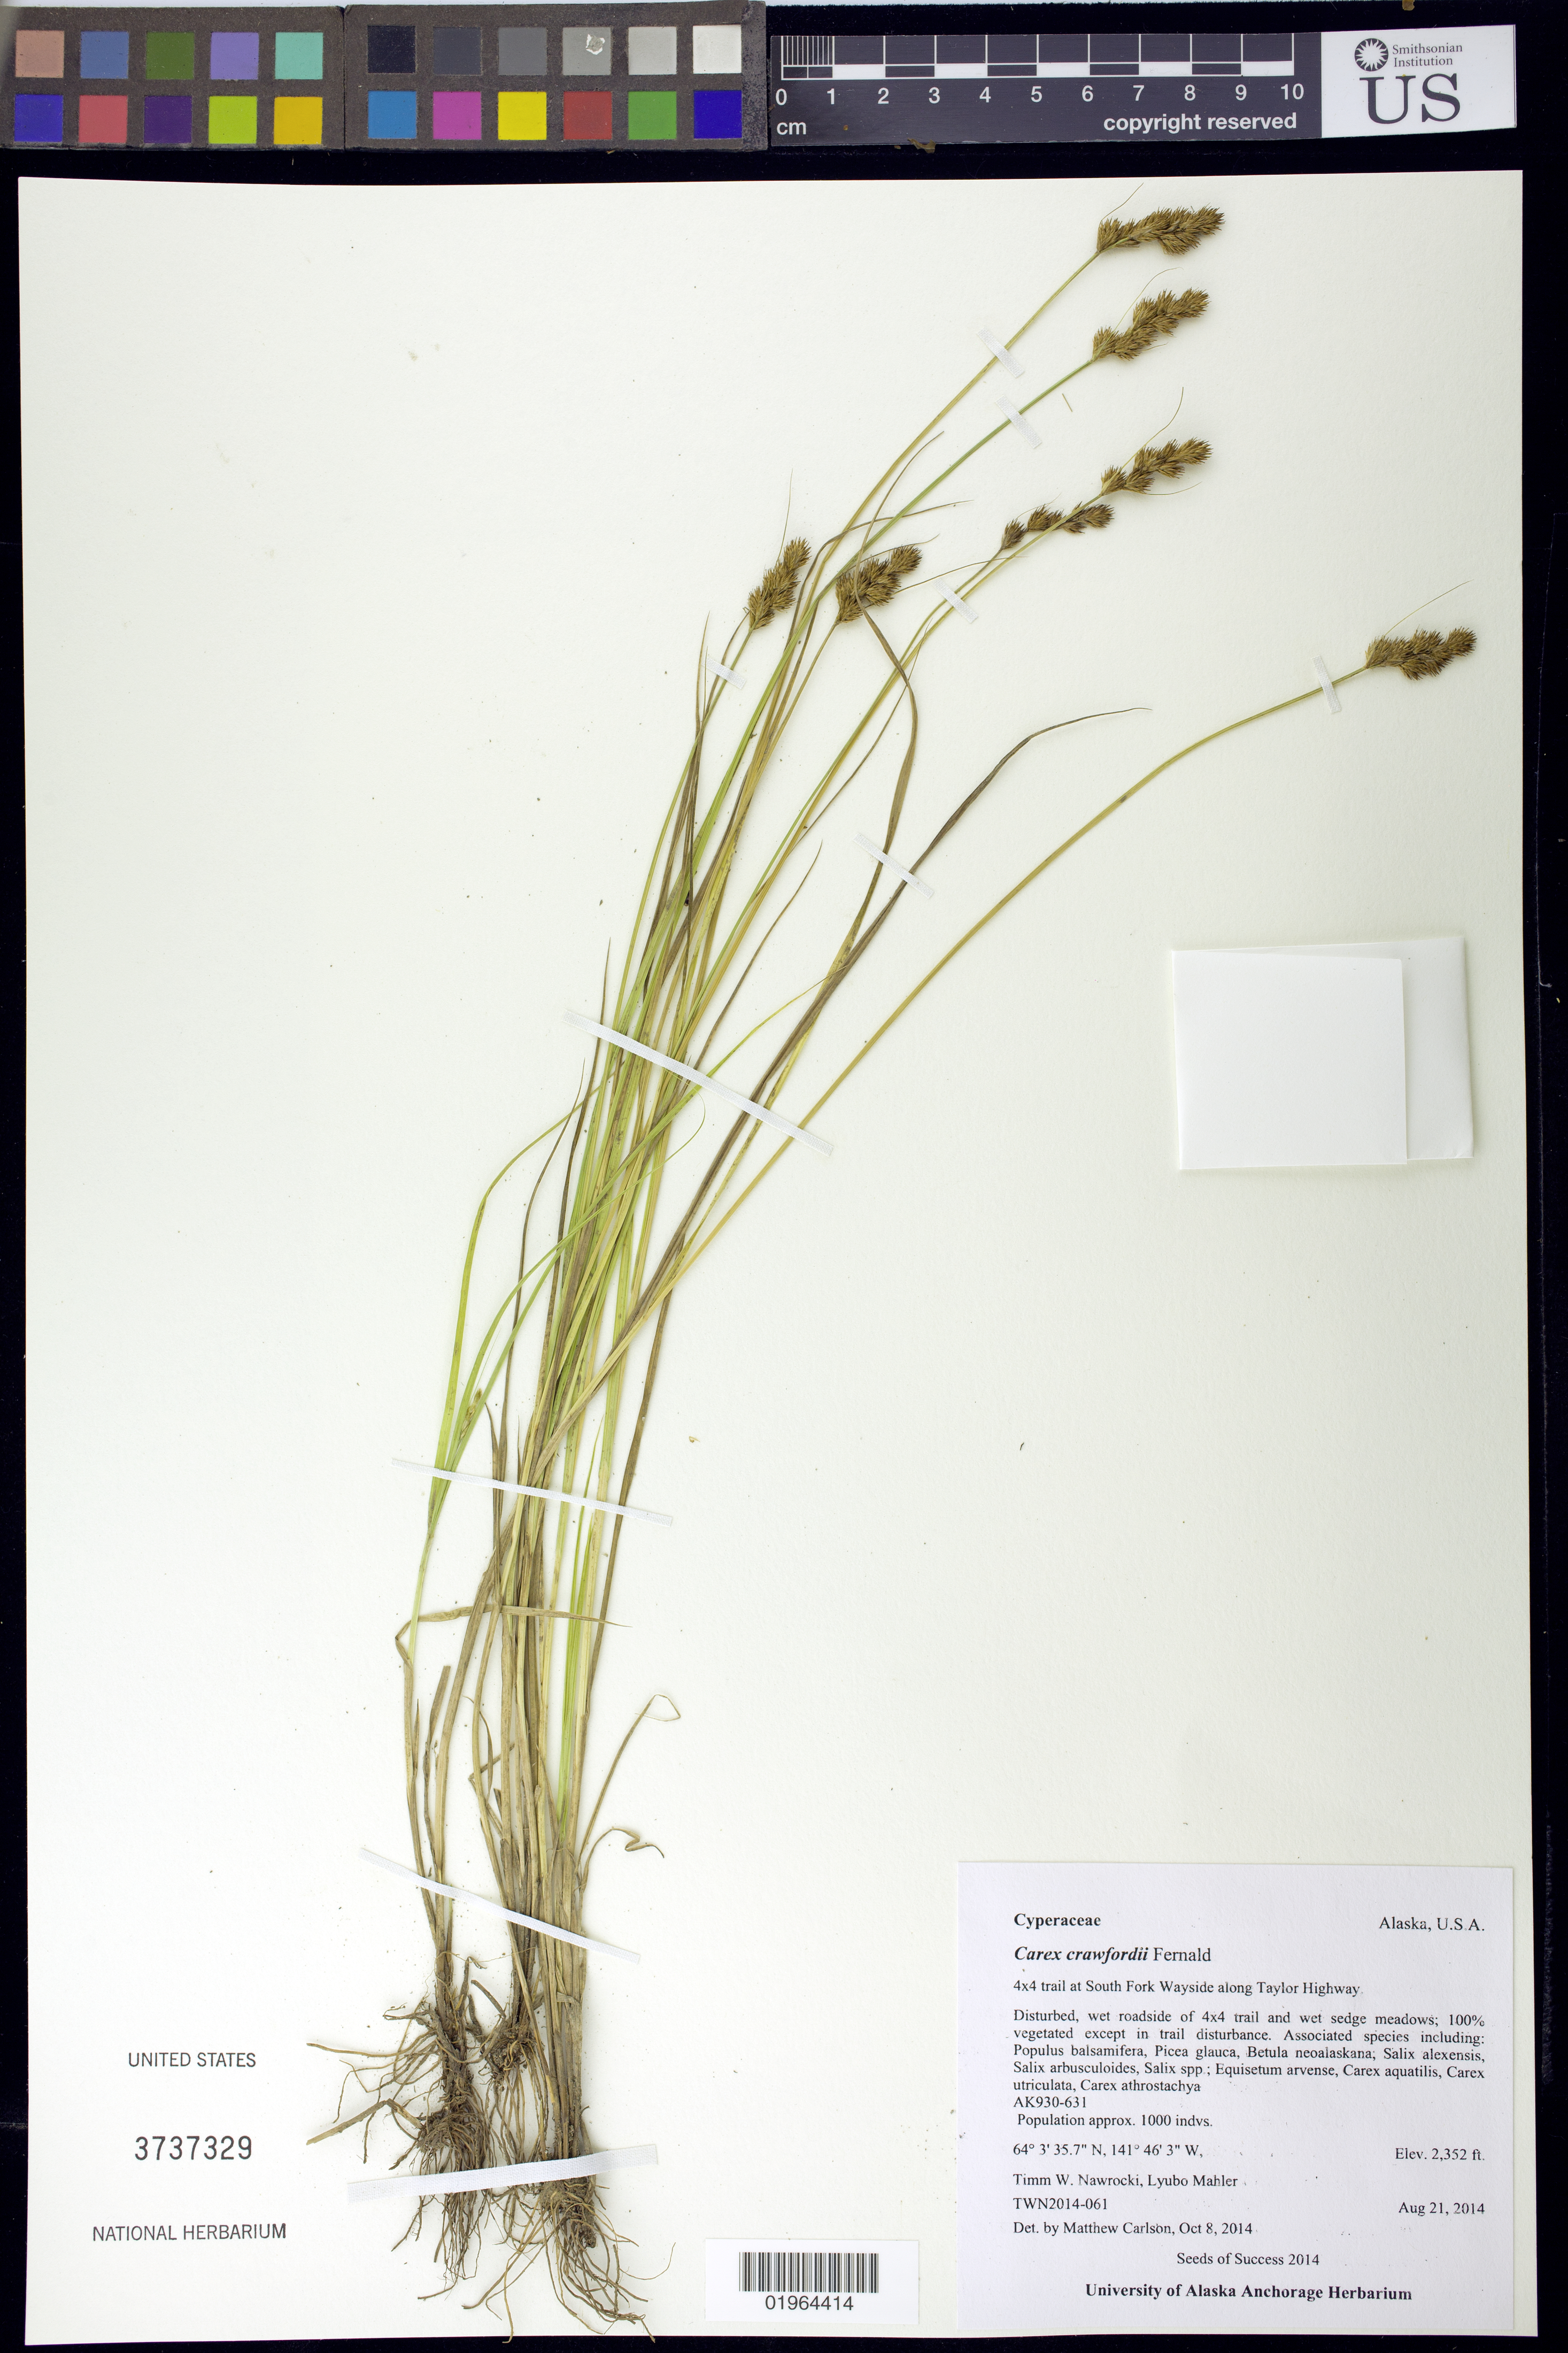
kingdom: Plantae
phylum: Tracheophyta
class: Liliopsida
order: Poales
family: Cyperaceae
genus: Carex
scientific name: Carex crawfordii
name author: Fernald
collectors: T. Nawrocki & L. Mahlev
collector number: TWN2014-061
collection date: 2014-08-21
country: United States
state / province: Alaska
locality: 4x4 Trail at South Fork Wayside along Taylor Hwy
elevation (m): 717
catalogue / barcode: US 3737329